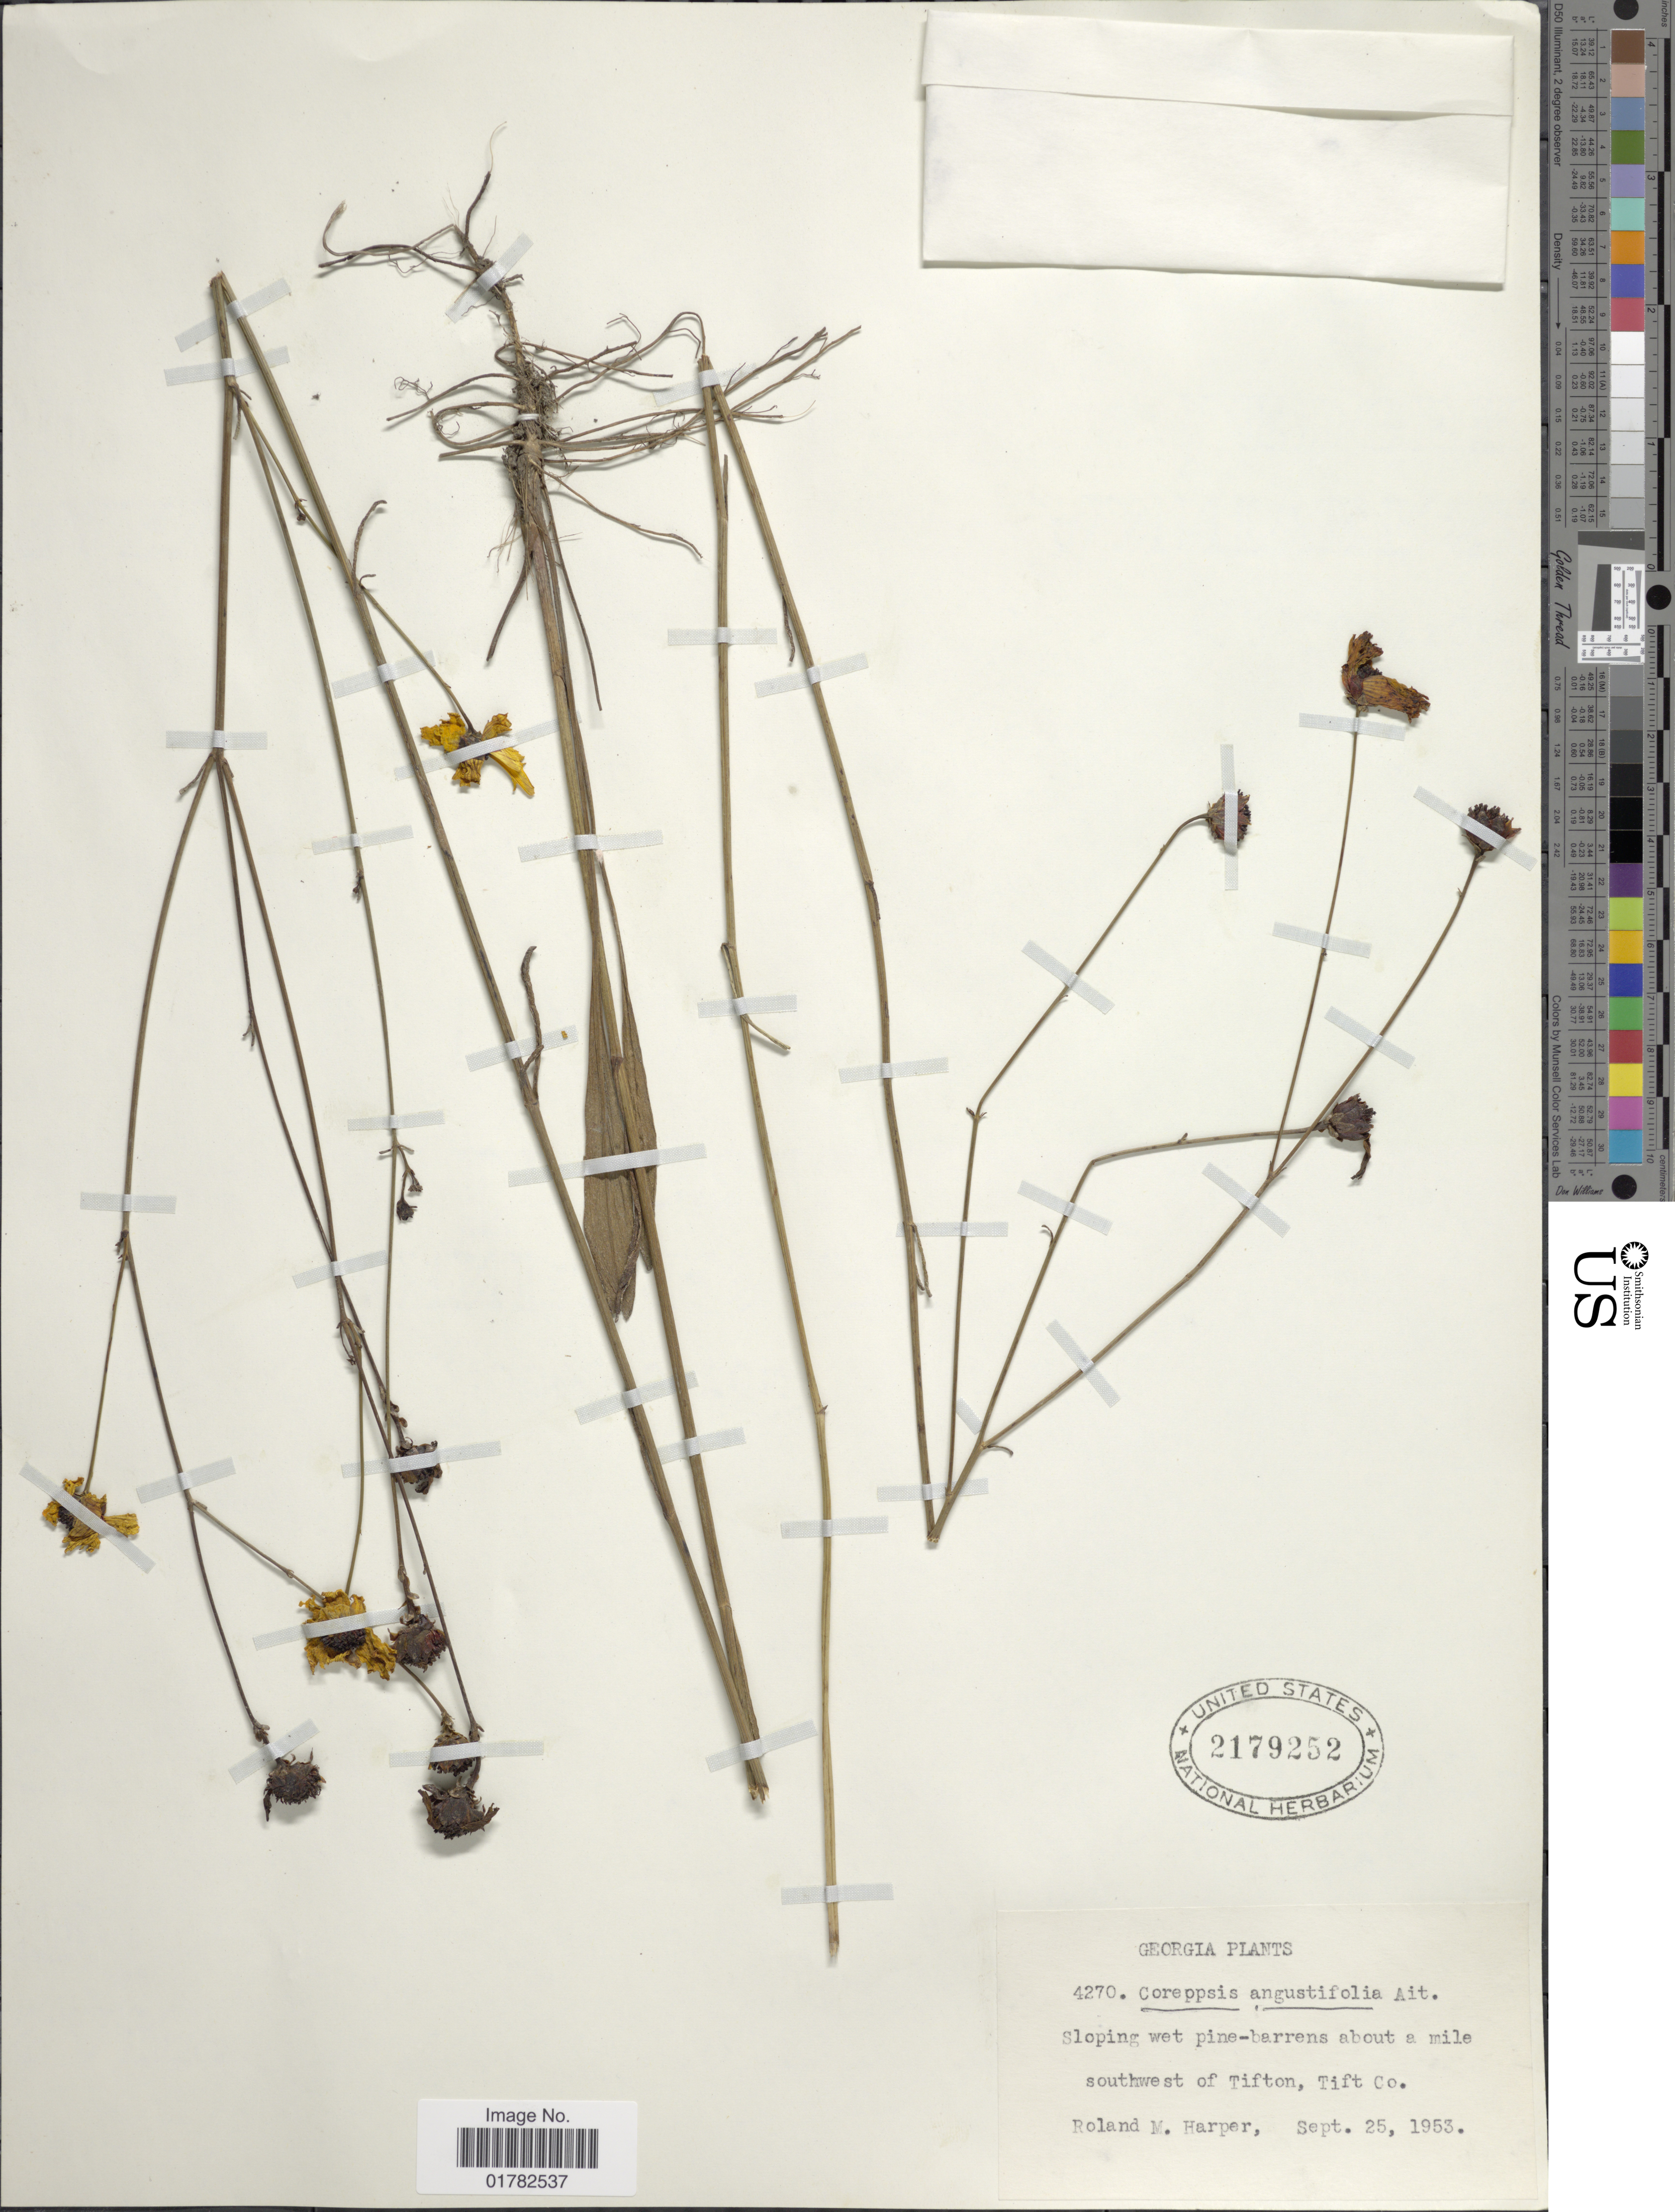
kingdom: Plantae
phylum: Tracheophyta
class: Magnoliopsida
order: Asterales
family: Asteraceae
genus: Coreopsis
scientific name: Coreopsis gladiata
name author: Walter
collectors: R. M. Harper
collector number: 4270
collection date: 1953-09-25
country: United States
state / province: Georgia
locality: Sloping wet pine-barrens about a mile southwest of Tifton, Tift Co.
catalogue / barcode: US 2179252